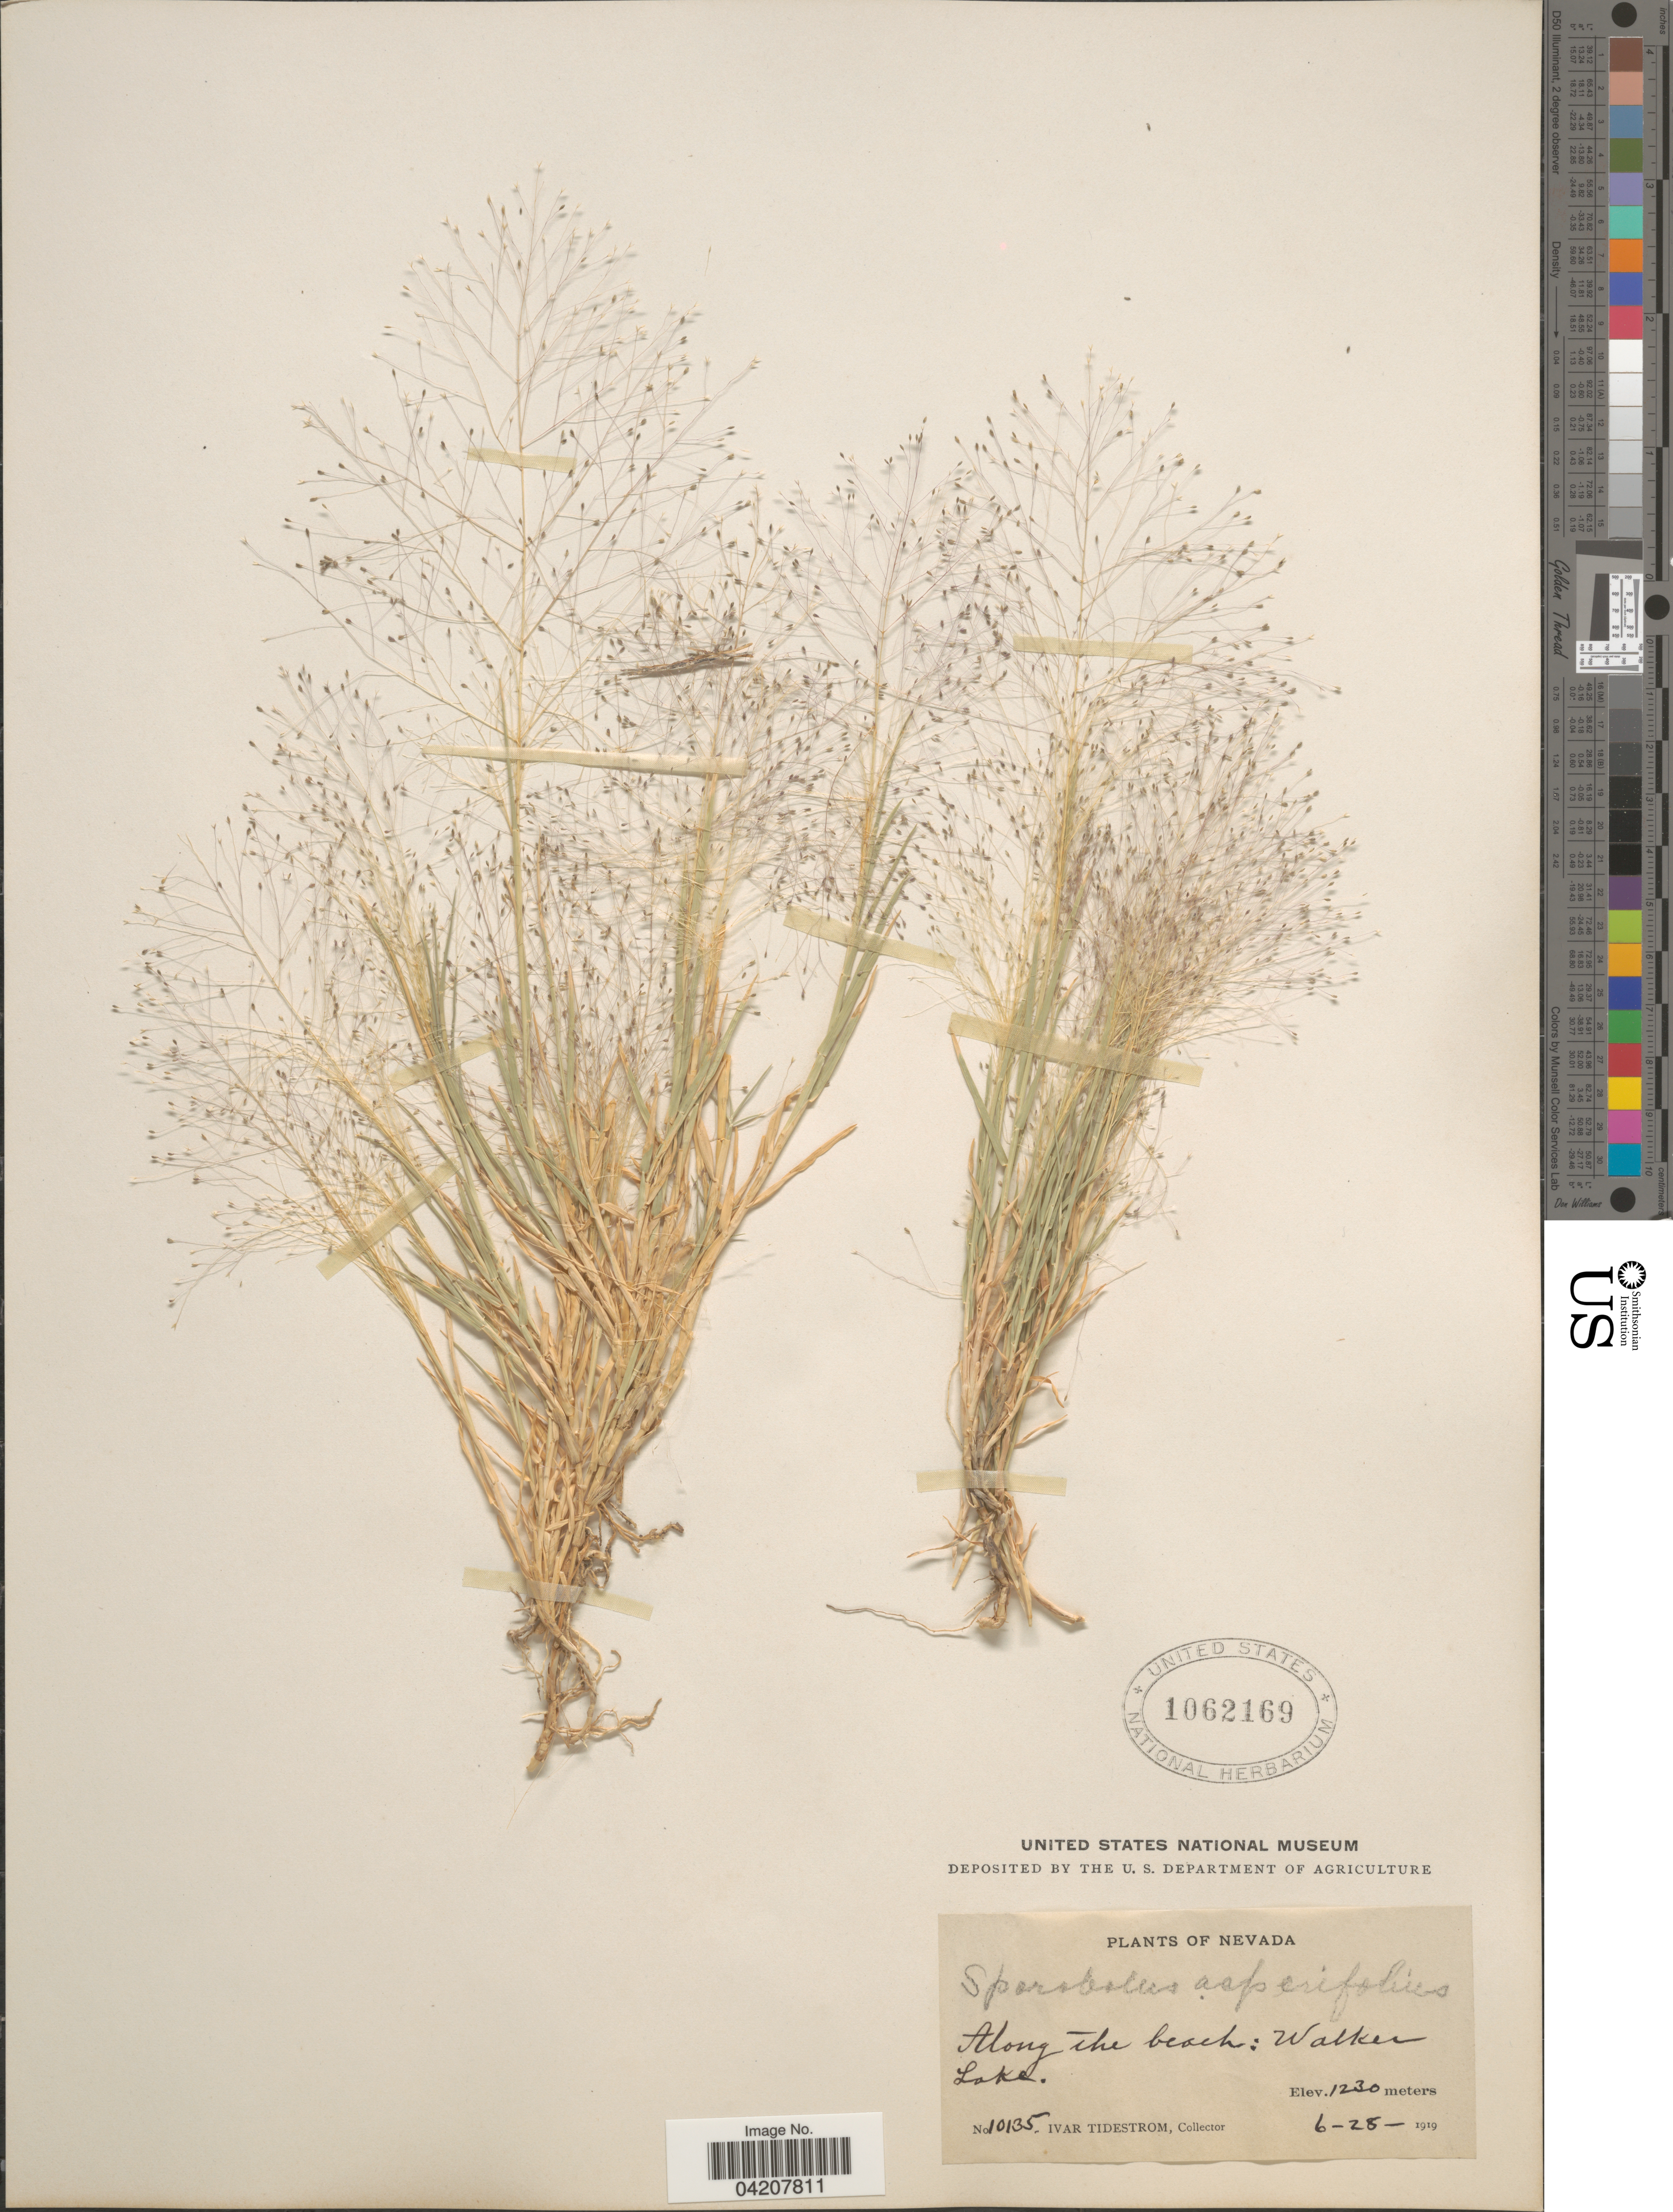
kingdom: Plantae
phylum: Tracheophyta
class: Liliopsida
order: Poales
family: Poaceae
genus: Muhlenbergia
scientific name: Muhlenbergia asperifolia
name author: (Nees & Meyen ex Trin.) Parodi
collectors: I. F. Tidestrom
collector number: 10135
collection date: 1919-06-28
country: United States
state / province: Nevada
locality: Along the beach: Walker Lake.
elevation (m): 1230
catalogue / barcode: US 1062169